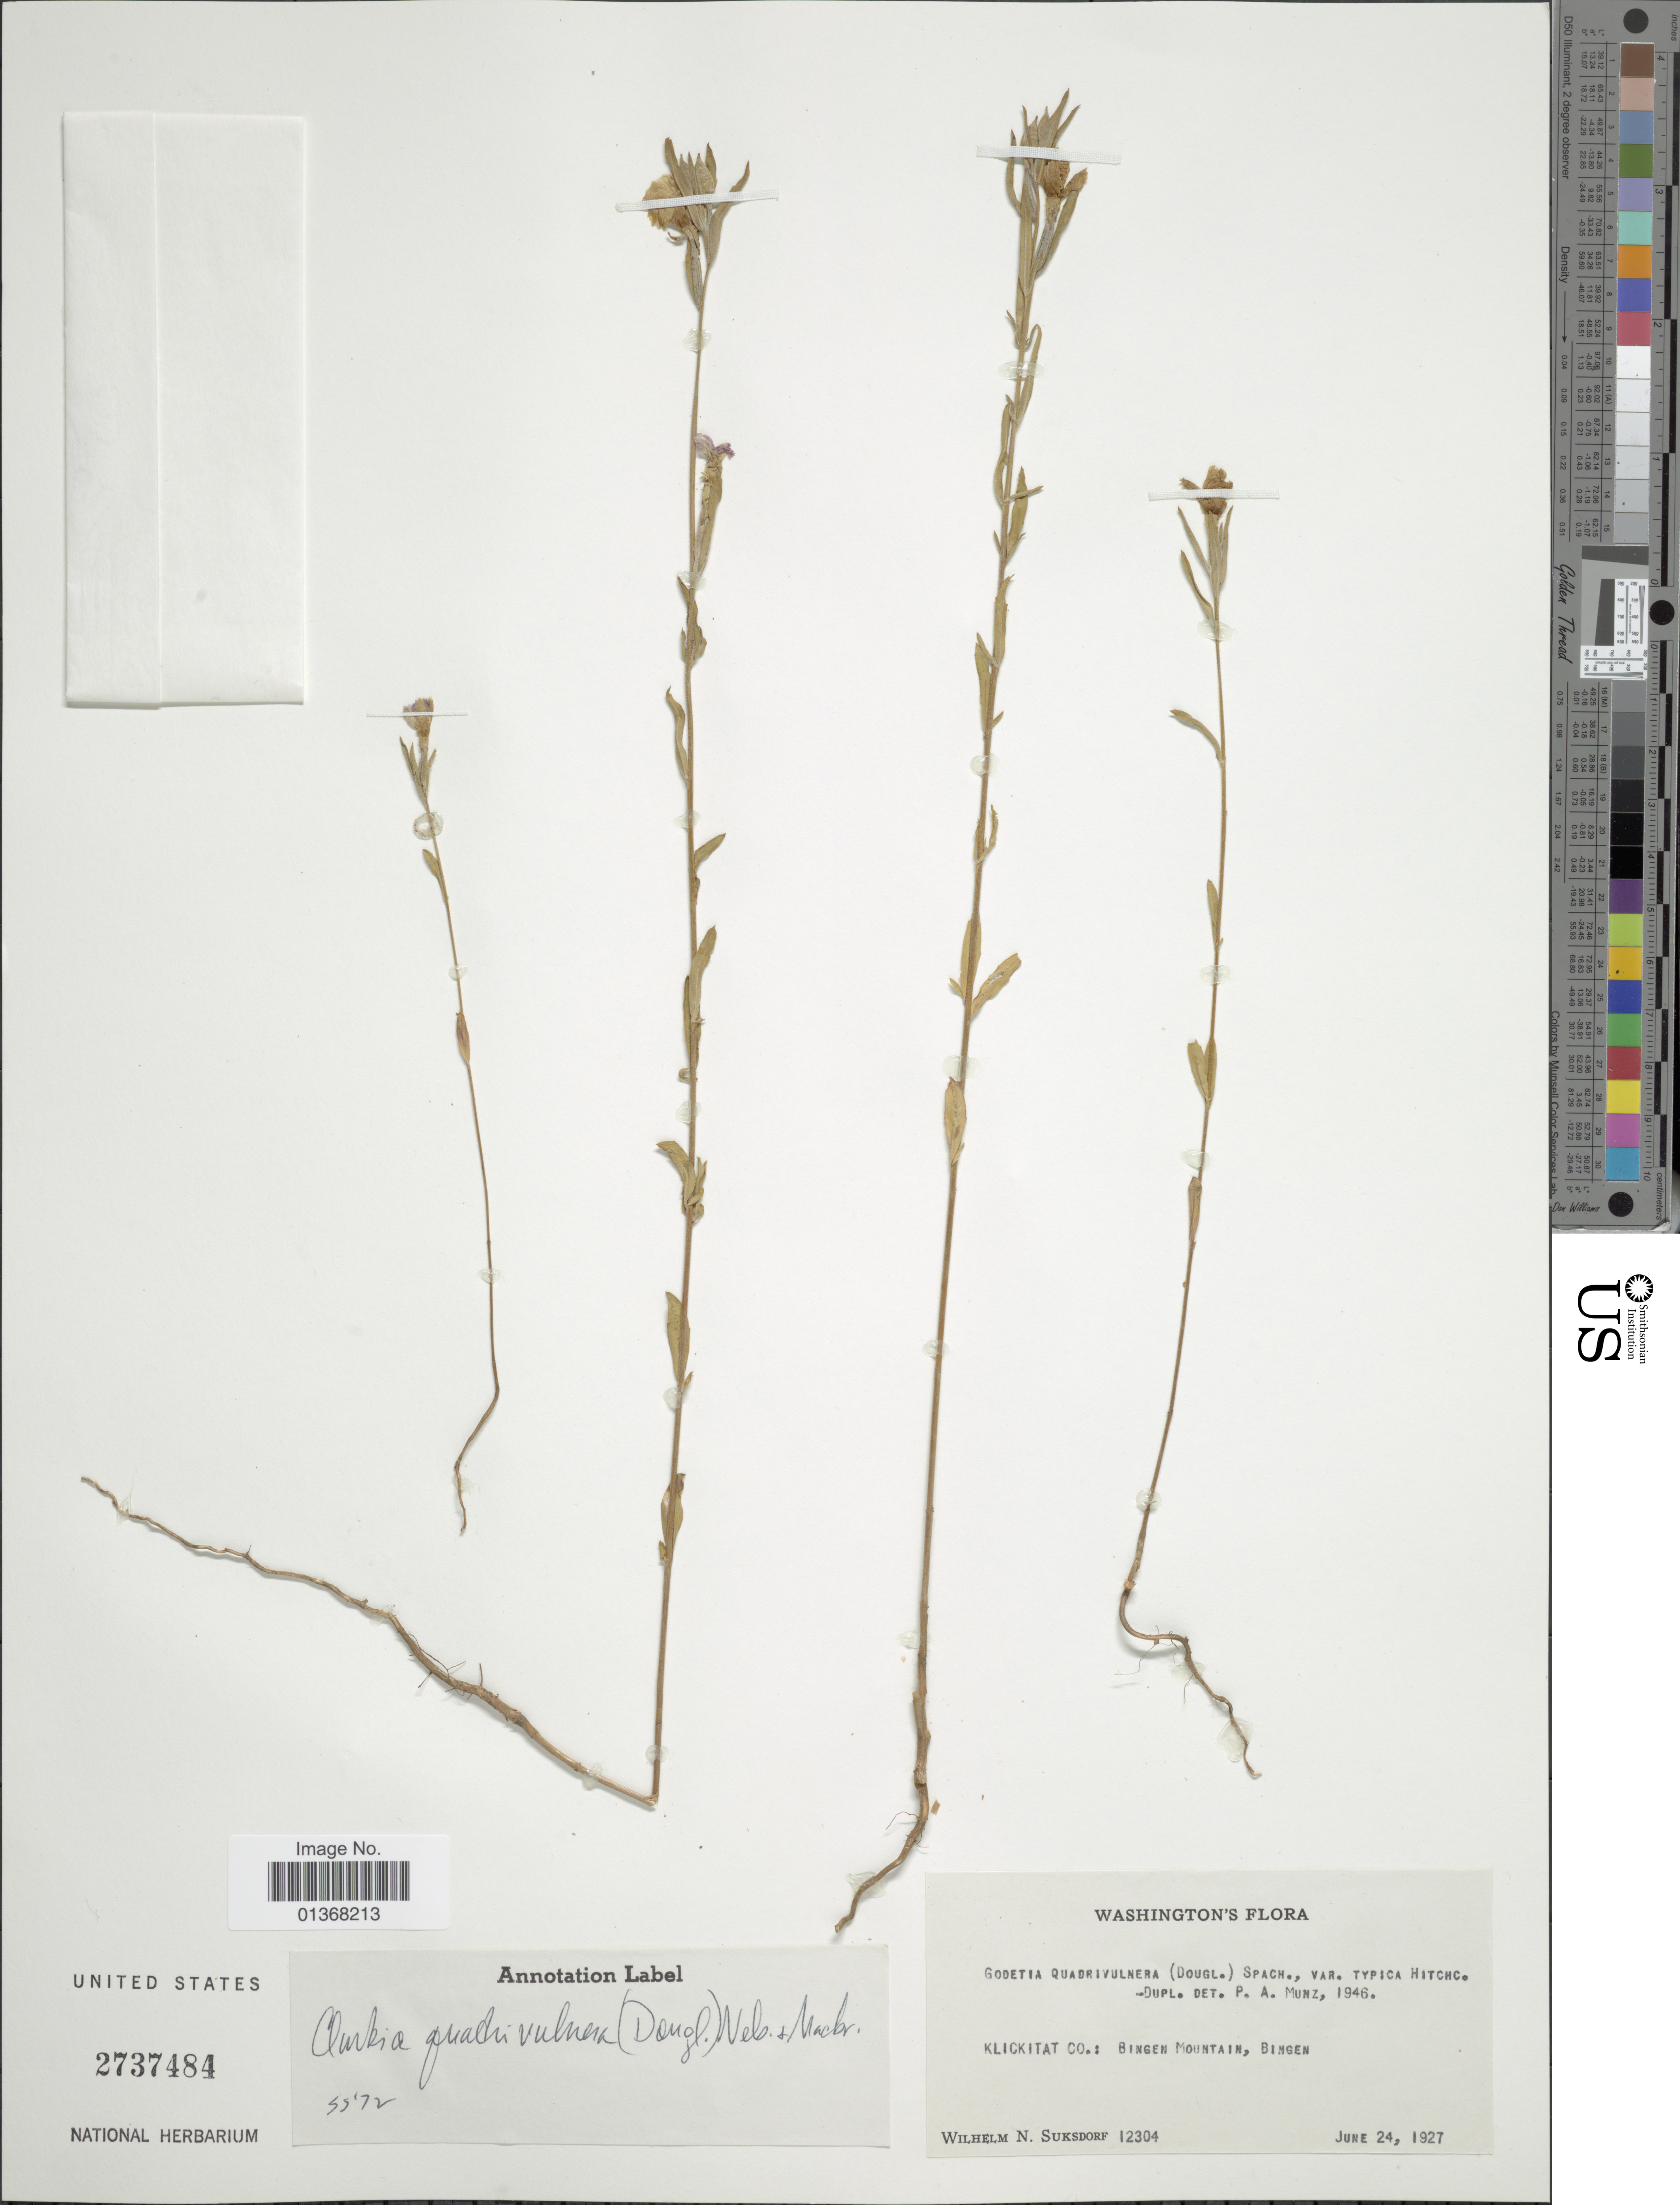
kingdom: Plantae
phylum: Tracheophyta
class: Magnoliopsida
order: Myrtales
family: Onagraceae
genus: Clarkia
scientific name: Clarkia pulchella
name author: Pursh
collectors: W. N. Suksdorf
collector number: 12304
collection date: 1927-06-24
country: United States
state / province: Washington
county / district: Klickitat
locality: Klickitat Co.: Bingen Mountain, Bingen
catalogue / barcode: US 2737484